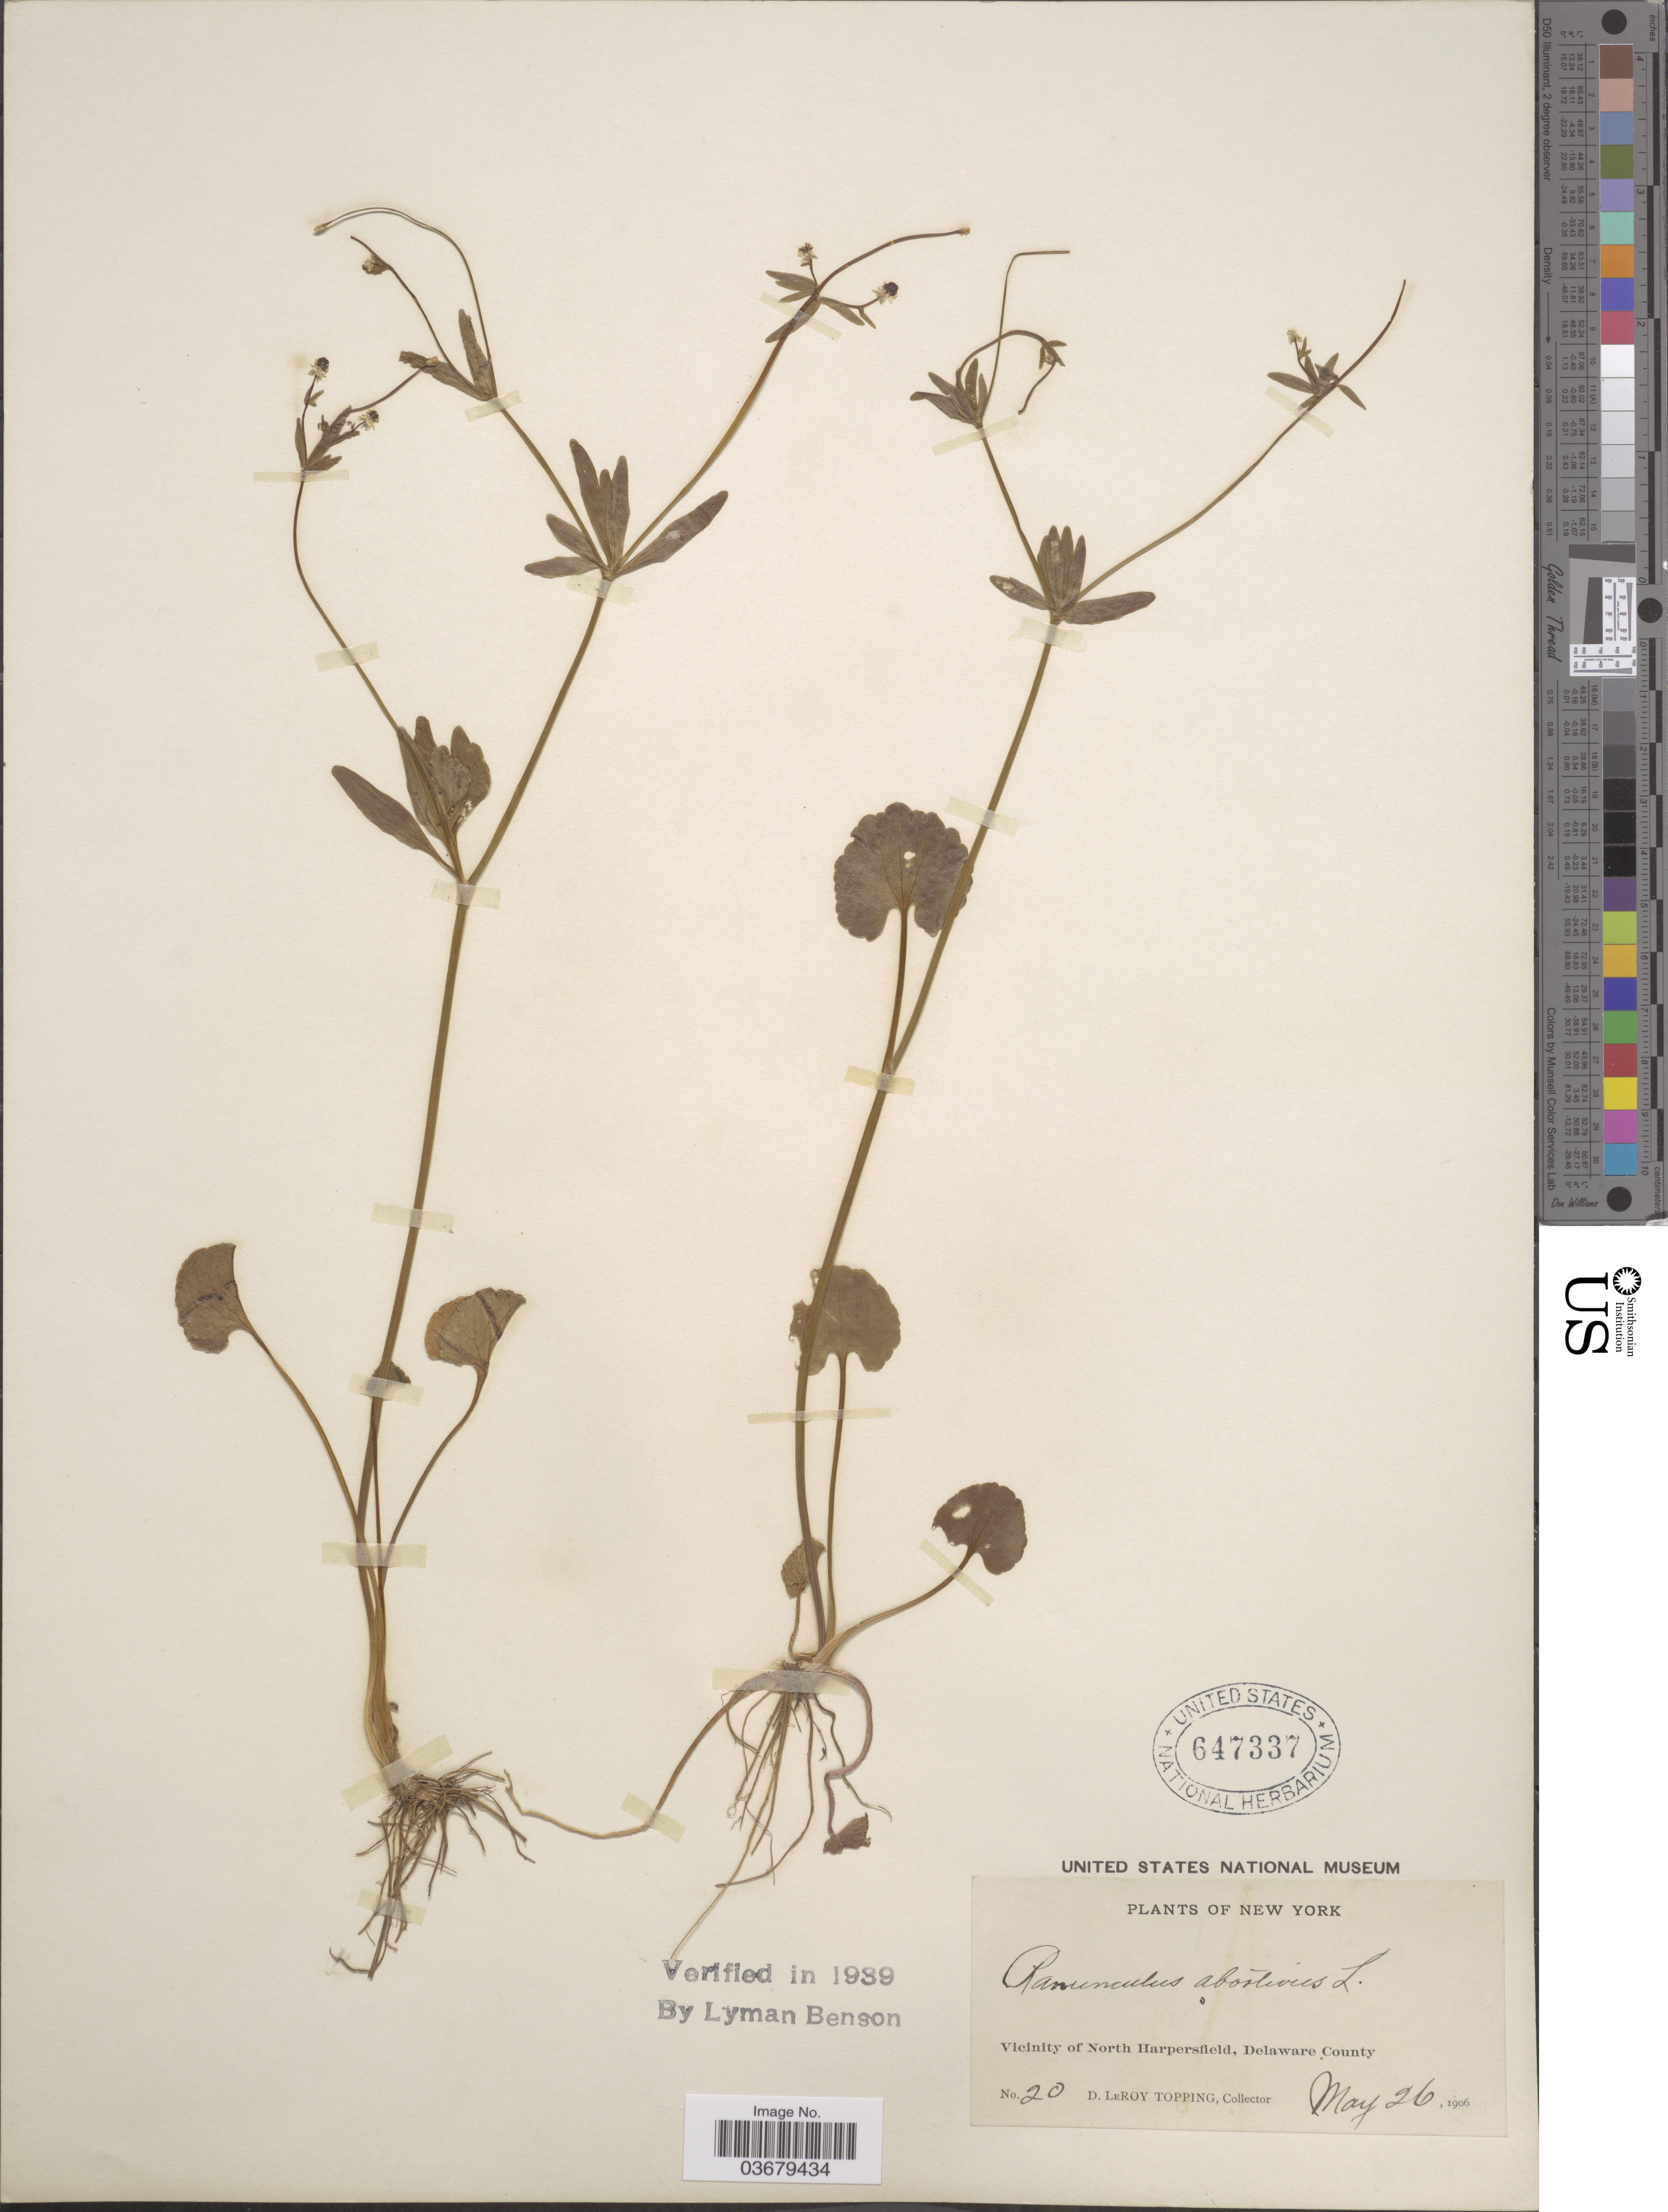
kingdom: Plantae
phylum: Tracheophyta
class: Magnoliopsida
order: Ranunculales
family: Ranunculaceae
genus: Ranunculus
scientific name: Ranunculus abortivus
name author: L.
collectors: D. L. Topping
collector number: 20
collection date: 1906-05-26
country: United States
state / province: New York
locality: Vicinity of North Harpersfield, Delaware County.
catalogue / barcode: US 647337